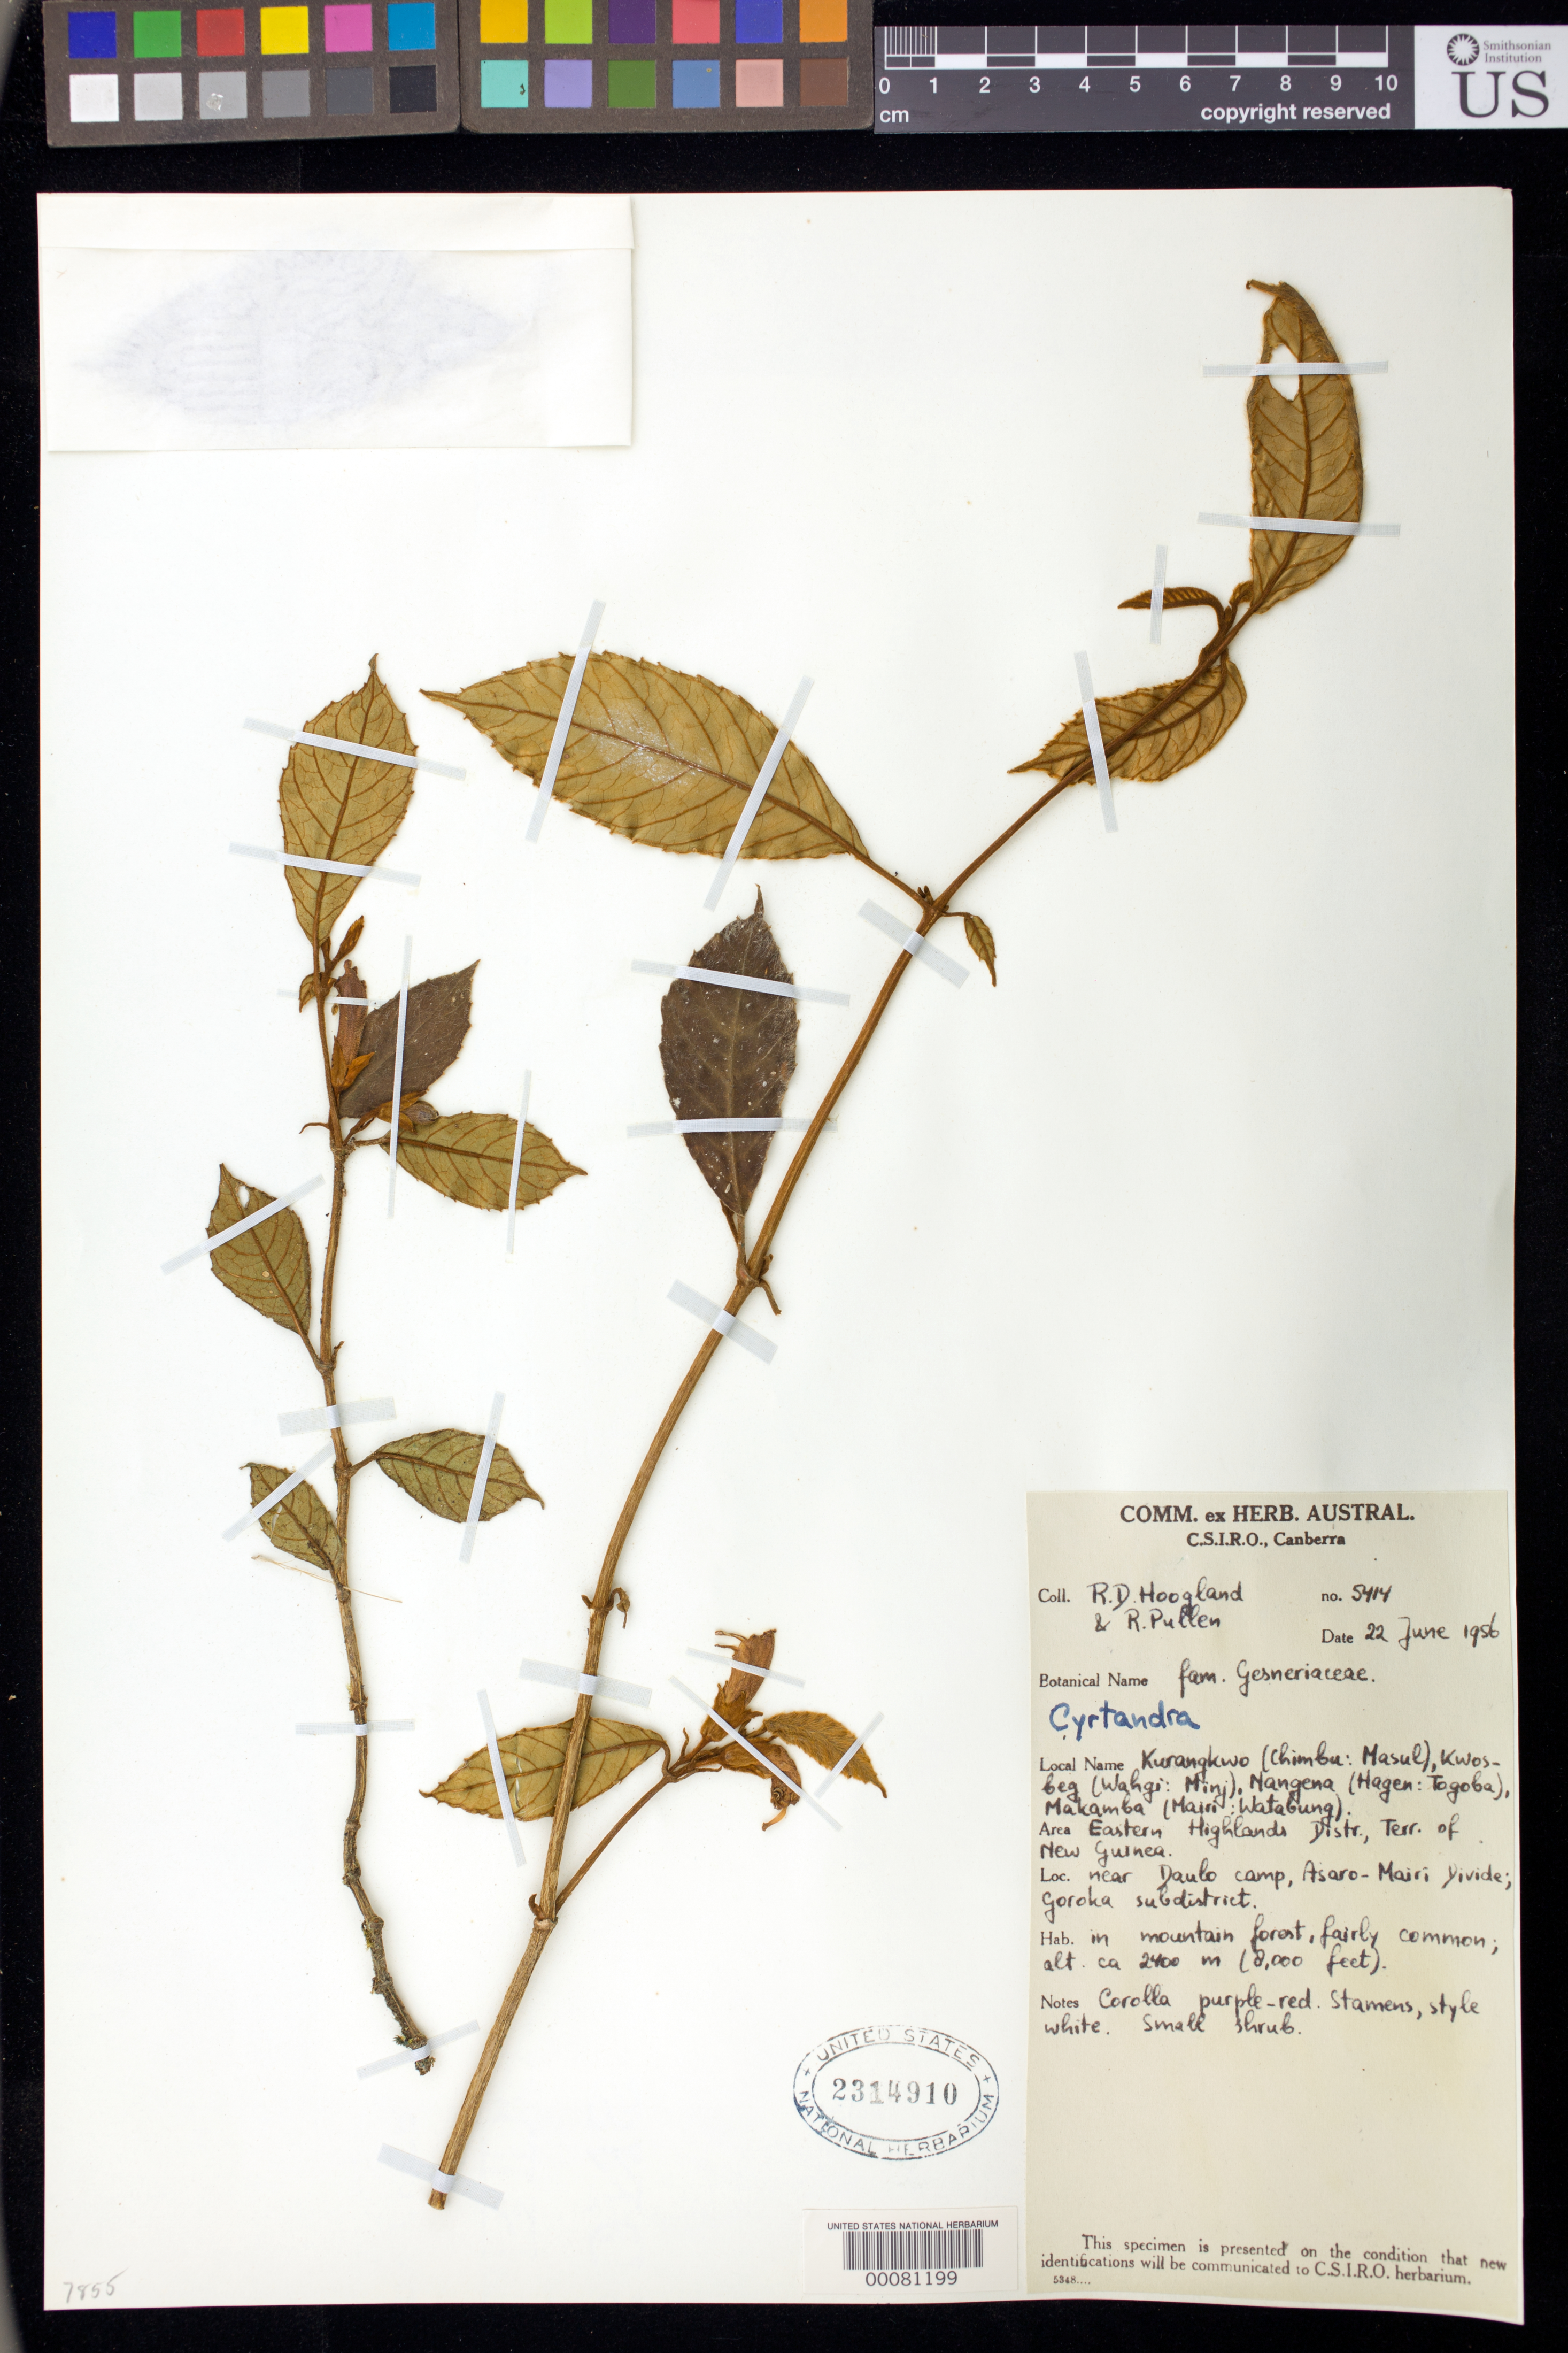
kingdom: Plantae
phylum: Tracheophyta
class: Magnoliopsida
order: Lamiales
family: Gesneriaceae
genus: Cyrtandra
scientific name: Cyrtandra sp.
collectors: R. D. Hoogland & R. Pullen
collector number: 5414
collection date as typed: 22 Jun 1956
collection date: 1956-06-22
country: Papua New Guinea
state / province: Eastern Highlands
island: New Guinea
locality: Eastern highlands dist., Near daulo camp, asaro-mairi divide, goroka subdistrict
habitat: In mountain forest, fairly common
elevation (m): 2400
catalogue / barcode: US 2314910